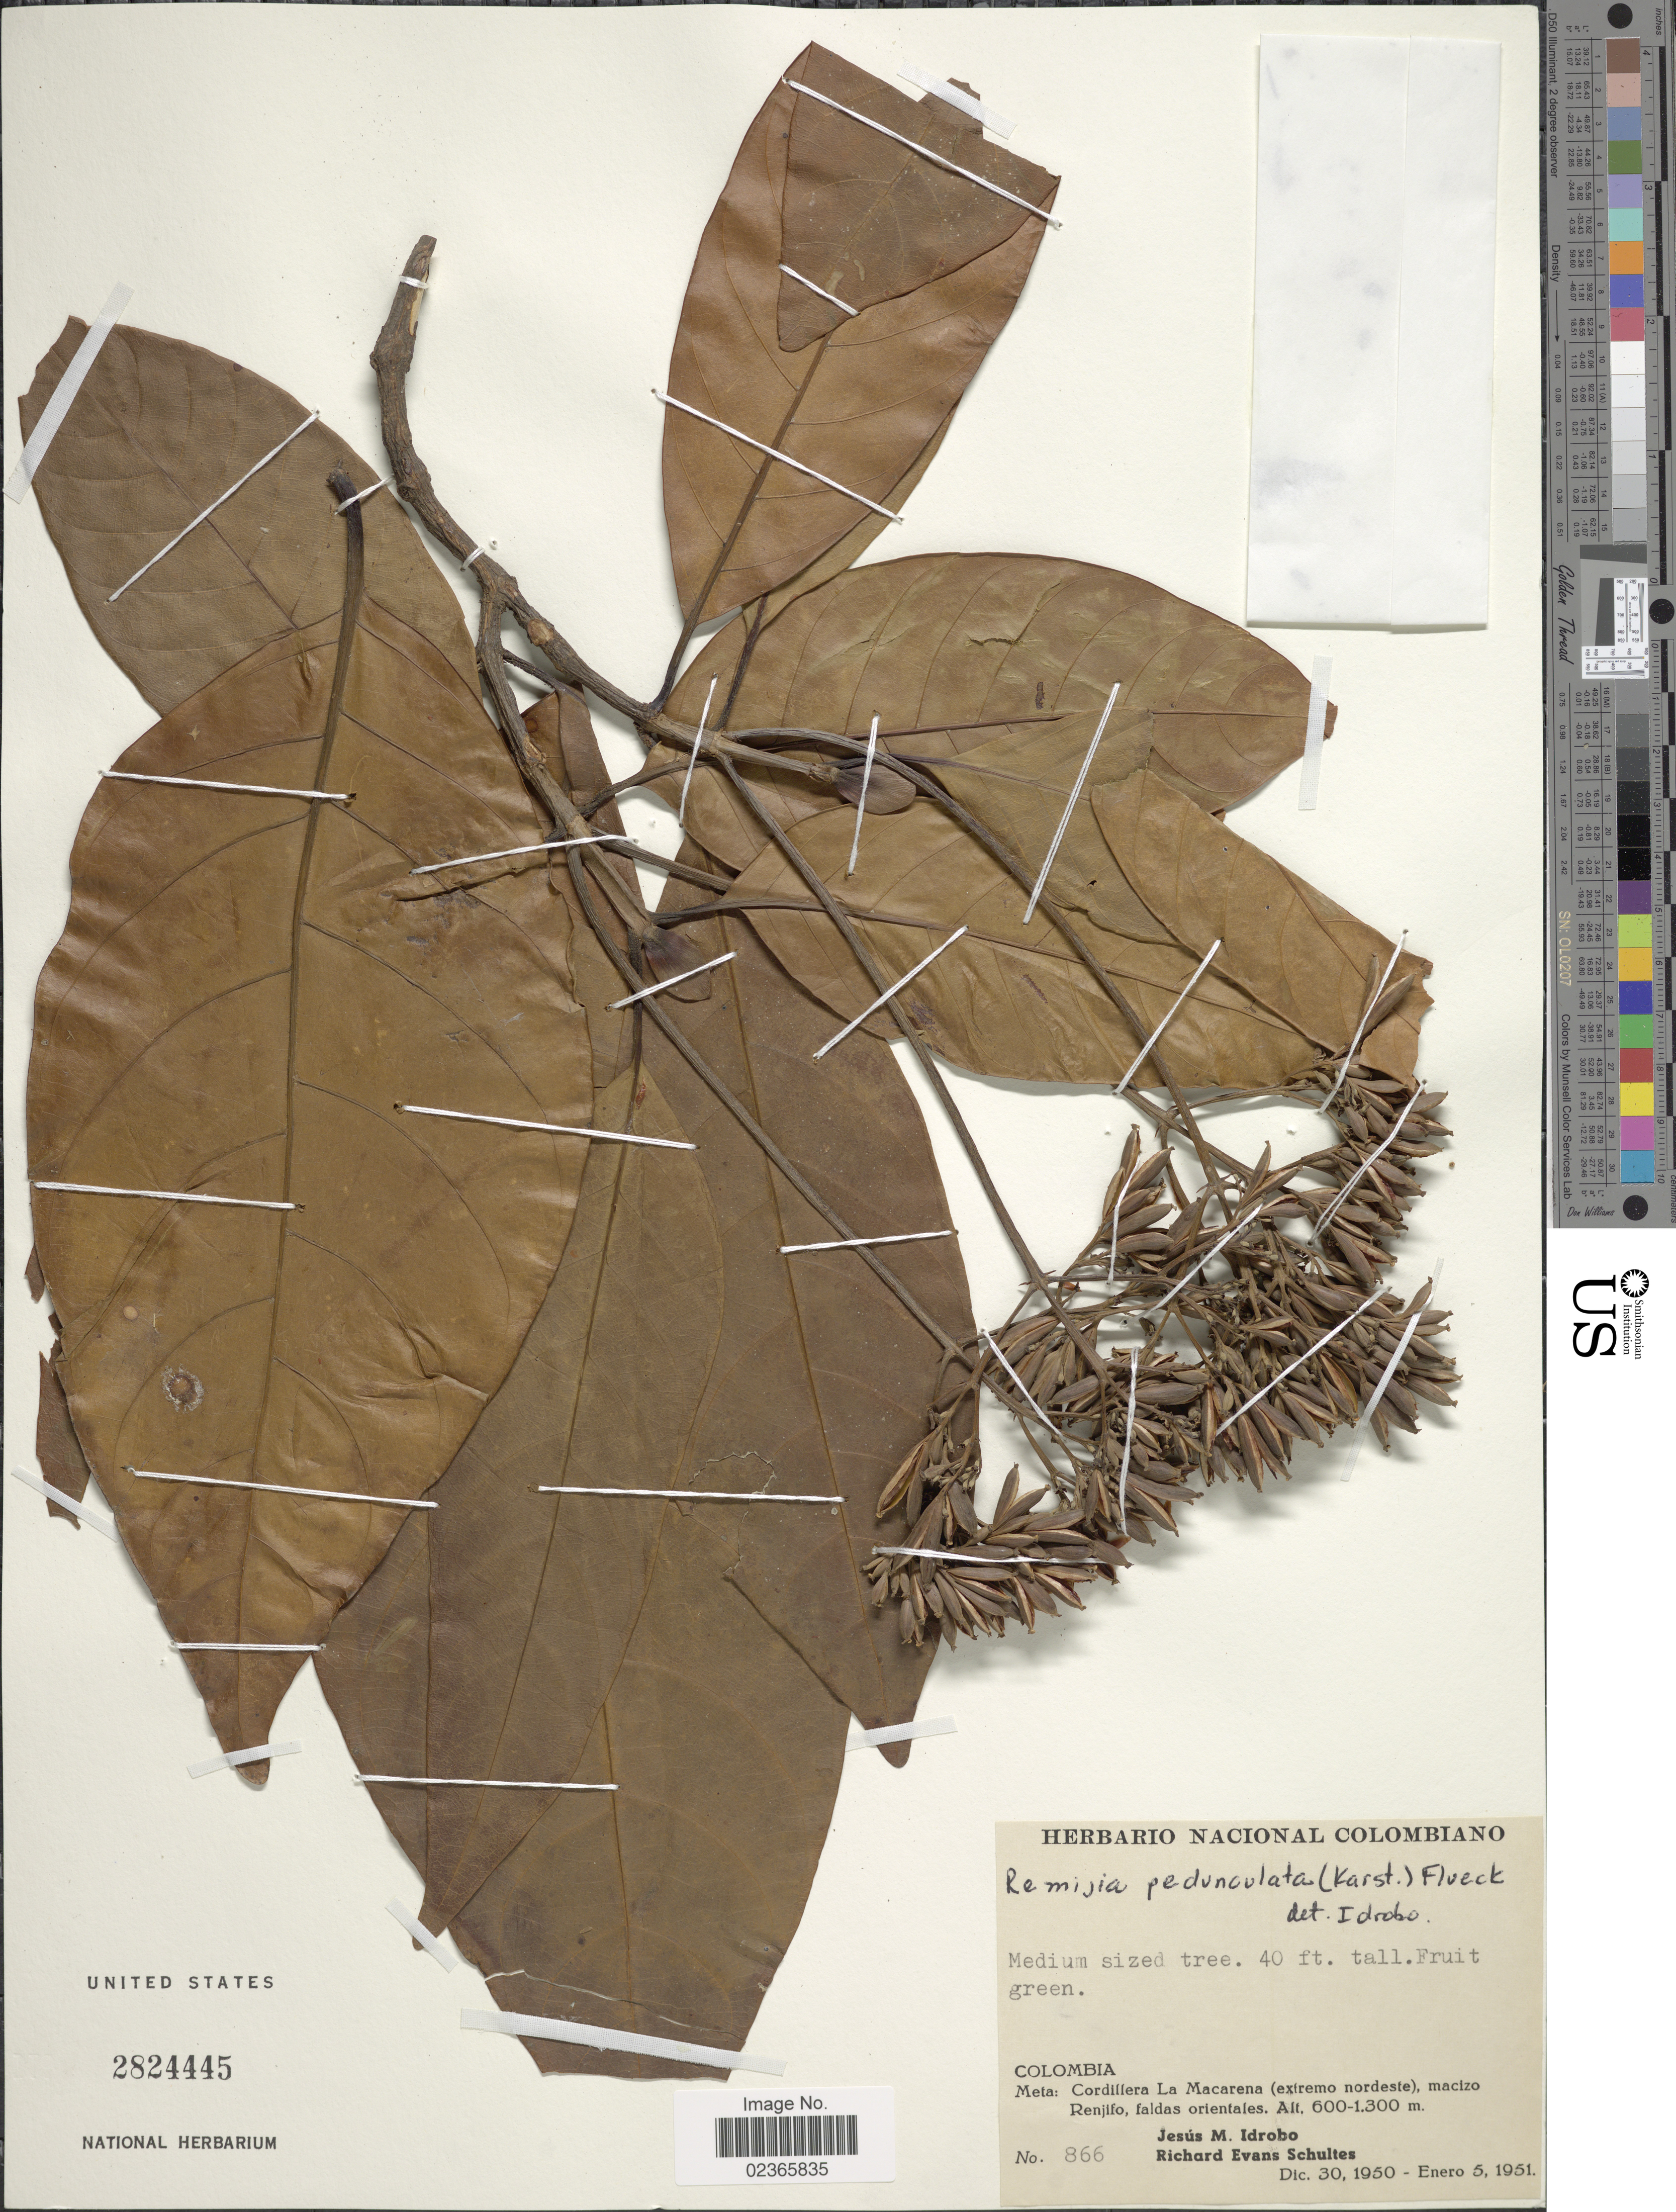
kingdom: Plantae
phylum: Tracheophyta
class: Magnoliopsida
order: Gentianales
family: Rubiaceae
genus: Remijia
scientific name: Remijia pedunculata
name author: (H. Karst.) Fluck.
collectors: J. M. Idrobo & R. E. Schultes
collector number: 866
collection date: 1950-12-30/1951-01-05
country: Colombia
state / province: Meta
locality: Cordillera La Macarena (extremo nordeste), macizo Renjifo, faldas orientales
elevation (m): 600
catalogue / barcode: US 2824445